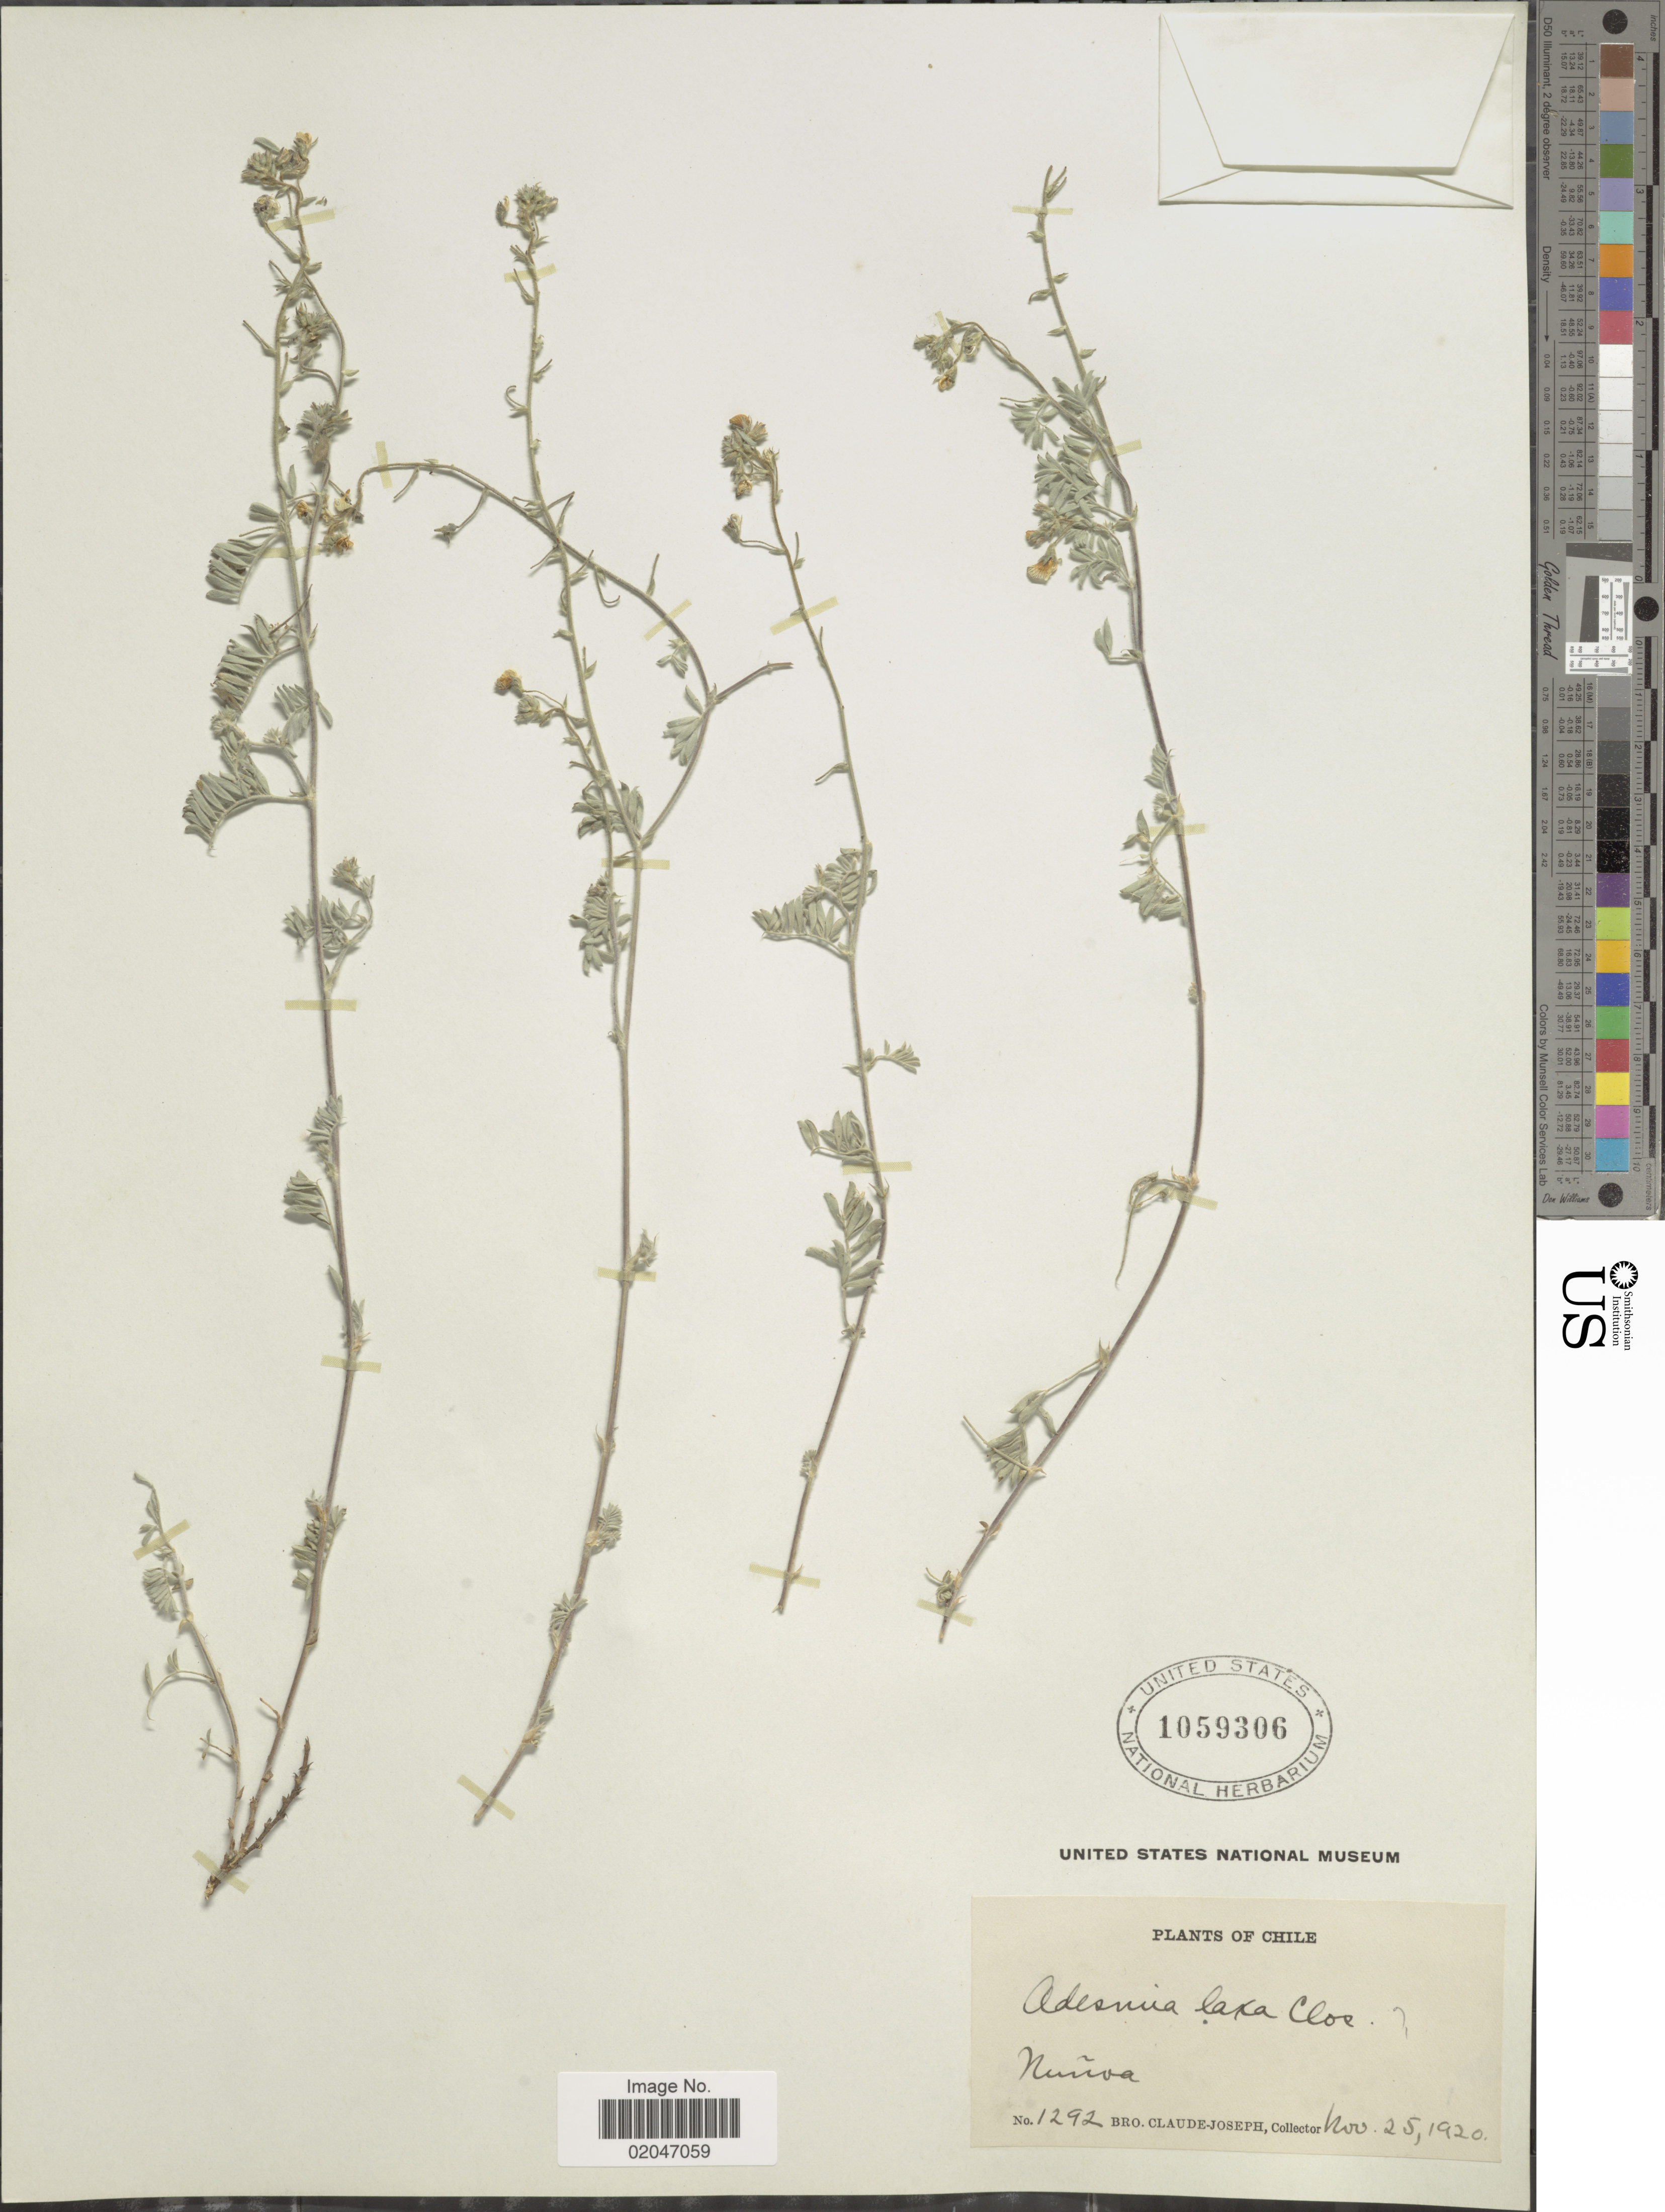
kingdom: Plantae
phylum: Tracheophyta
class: Magnoliopsida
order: Fabales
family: Fabaceae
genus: Adesmia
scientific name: Adesmia laxa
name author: Clos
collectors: Bro. Claude-Joseph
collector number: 1292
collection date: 1920-11-25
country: Chile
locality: Nunoa.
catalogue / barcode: US 1059306